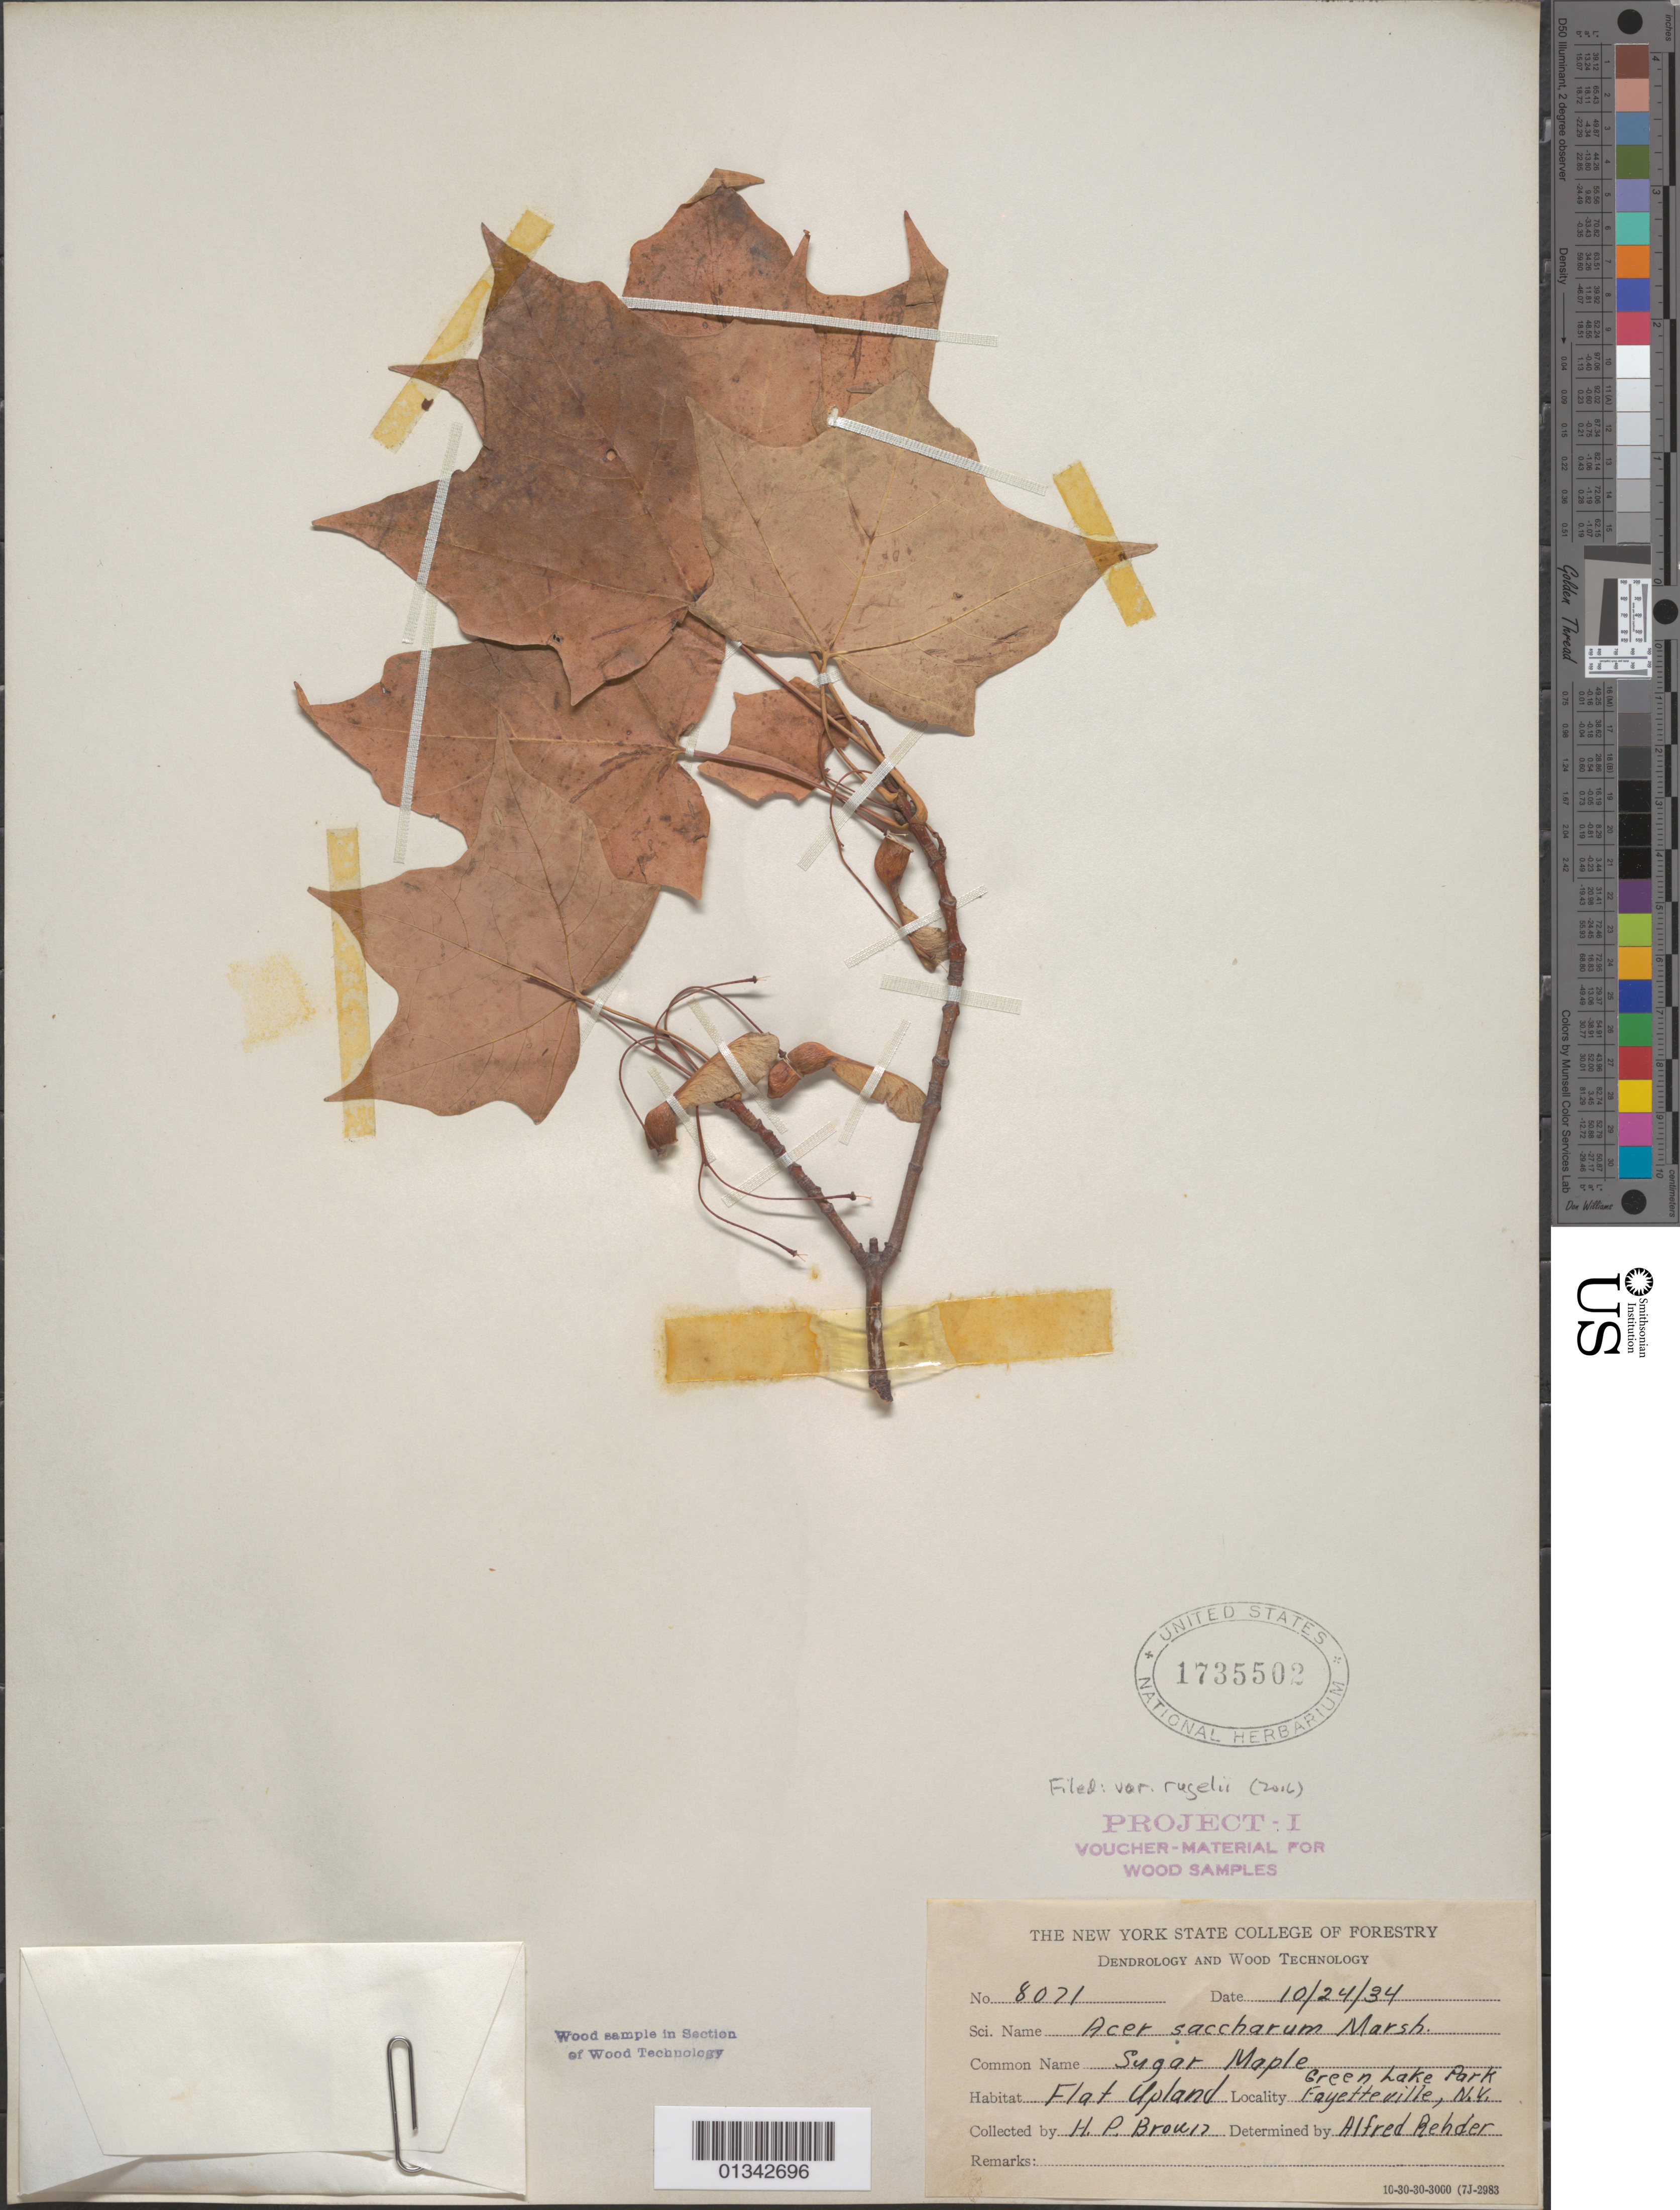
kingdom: Plantae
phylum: Tracheophyta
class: Magnoliopsida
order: Sapindales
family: Sapindaceae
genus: Acer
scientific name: Acer saccharum var. rugelii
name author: (Pax) Rehder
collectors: H. P. Brown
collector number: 8071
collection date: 1934-10-24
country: United States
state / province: New York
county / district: Onondaga County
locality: Fayetteville, Green Lake Park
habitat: Flat upland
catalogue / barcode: US 1735502